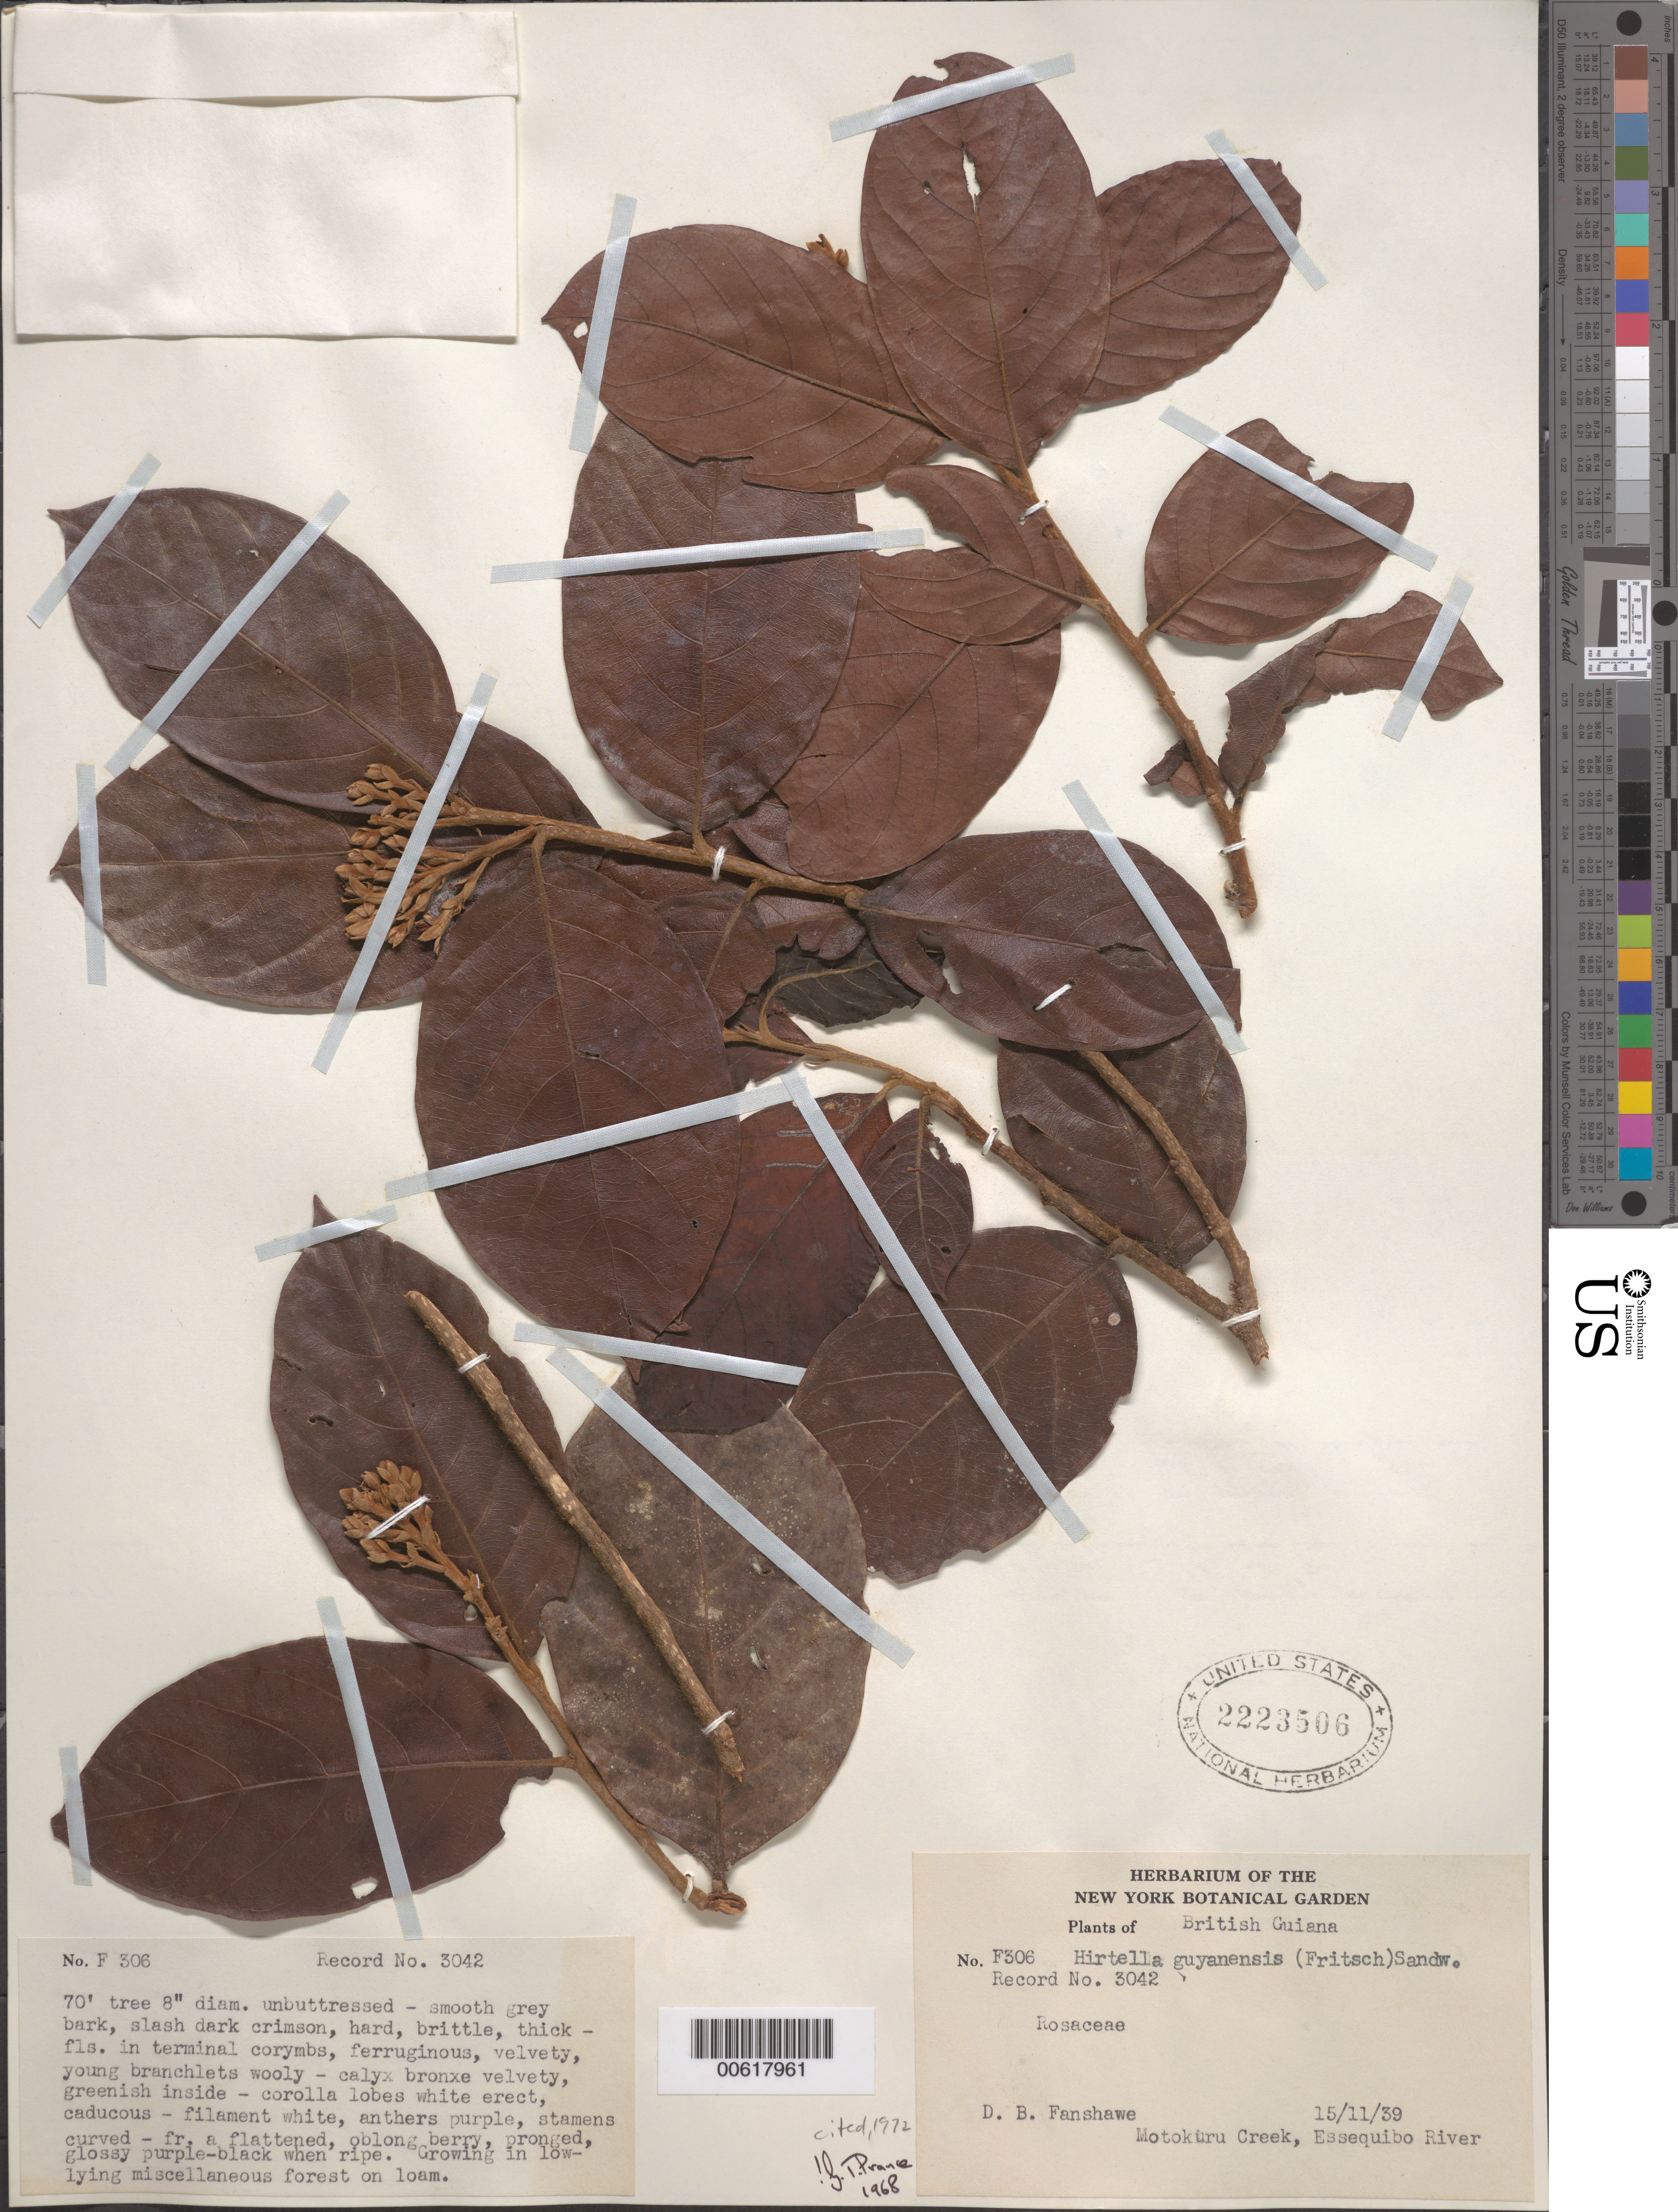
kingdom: Plantae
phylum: Tracheophyta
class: Magnoliopsida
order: Malpighiales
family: Chrysobalanaceae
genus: Hirtella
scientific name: Hirtella guyanensis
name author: (Fritsch) Sandwith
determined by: Prance, G. T.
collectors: D. B. Fanshawe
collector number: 3042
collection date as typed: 15-Nov-39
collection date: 1939-11-15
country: Guyana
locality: Essequibo R., Motakuru Creek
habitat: Low-lying miscellaneous forest on loam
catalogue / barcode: US 2223506